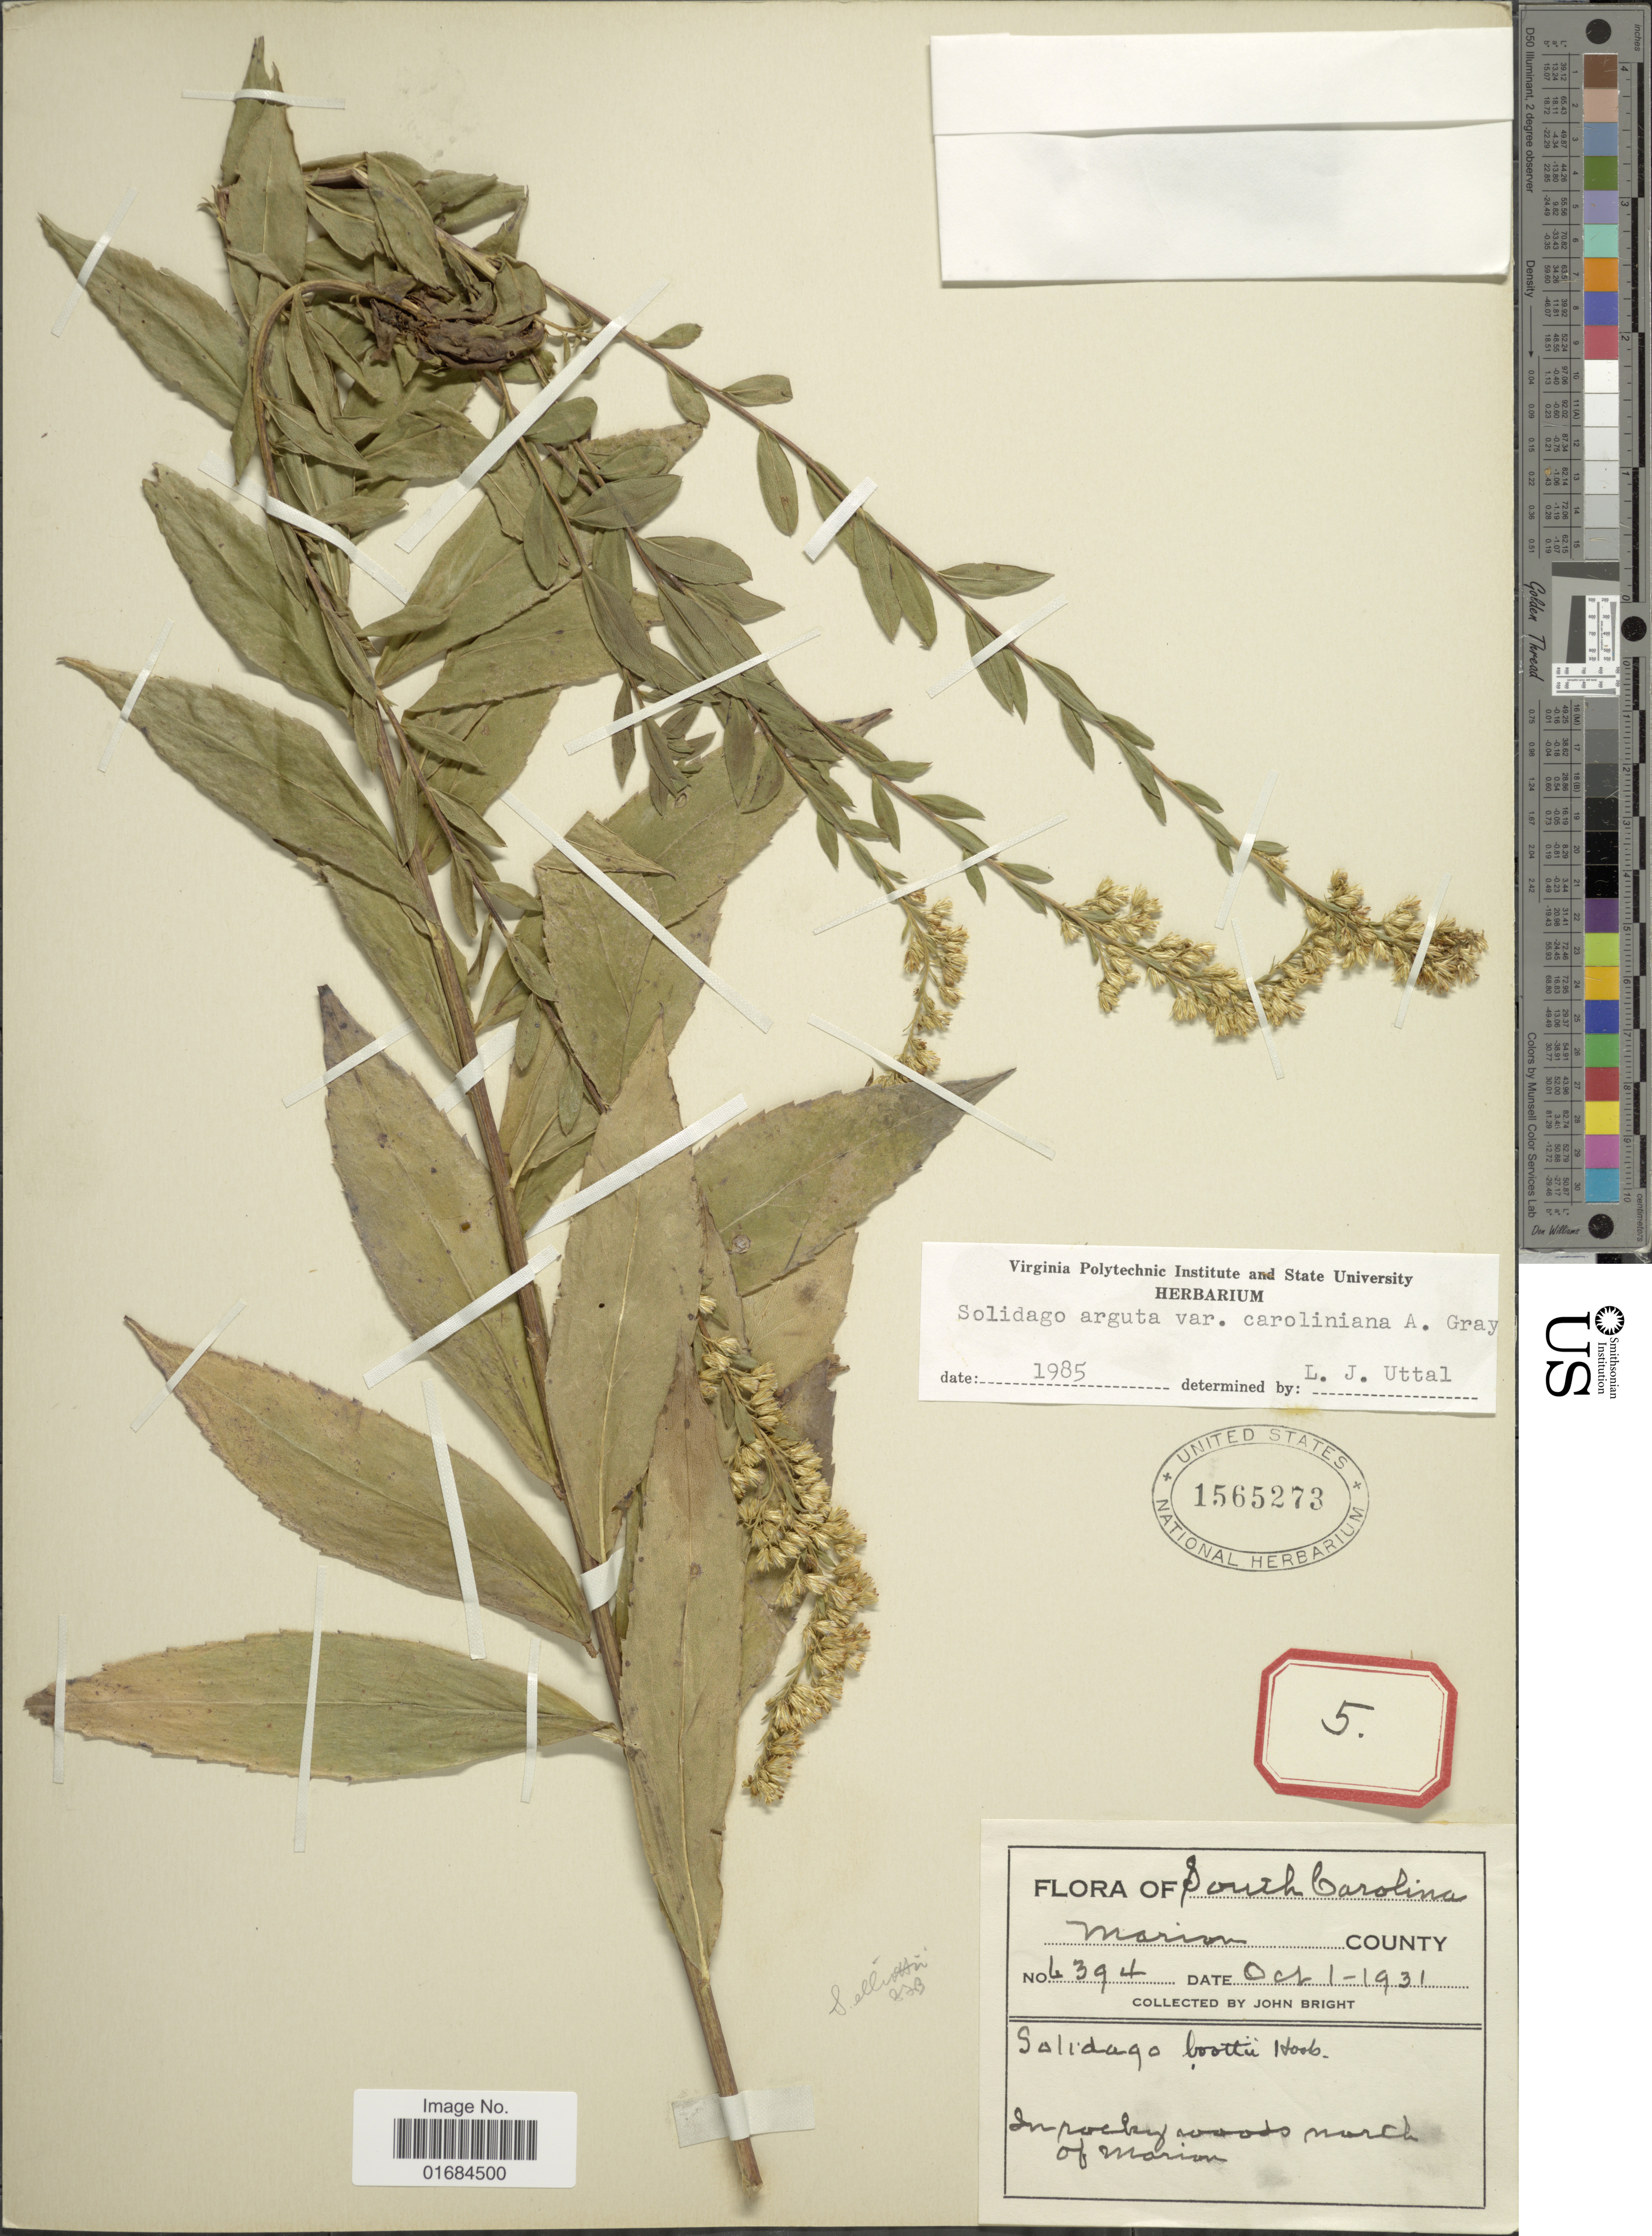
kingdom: Plantae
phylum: Tracheophyta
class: Magnoliopsida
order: Asterales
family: Asteraceae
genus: Solidago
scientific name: Solidago arguta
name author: Aiton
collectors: J. Bright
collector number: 6394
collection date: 1931-10-01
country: United States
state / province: South Carolina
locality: Marion County, In rocky woods march of Marion.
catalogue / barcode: US 1565273